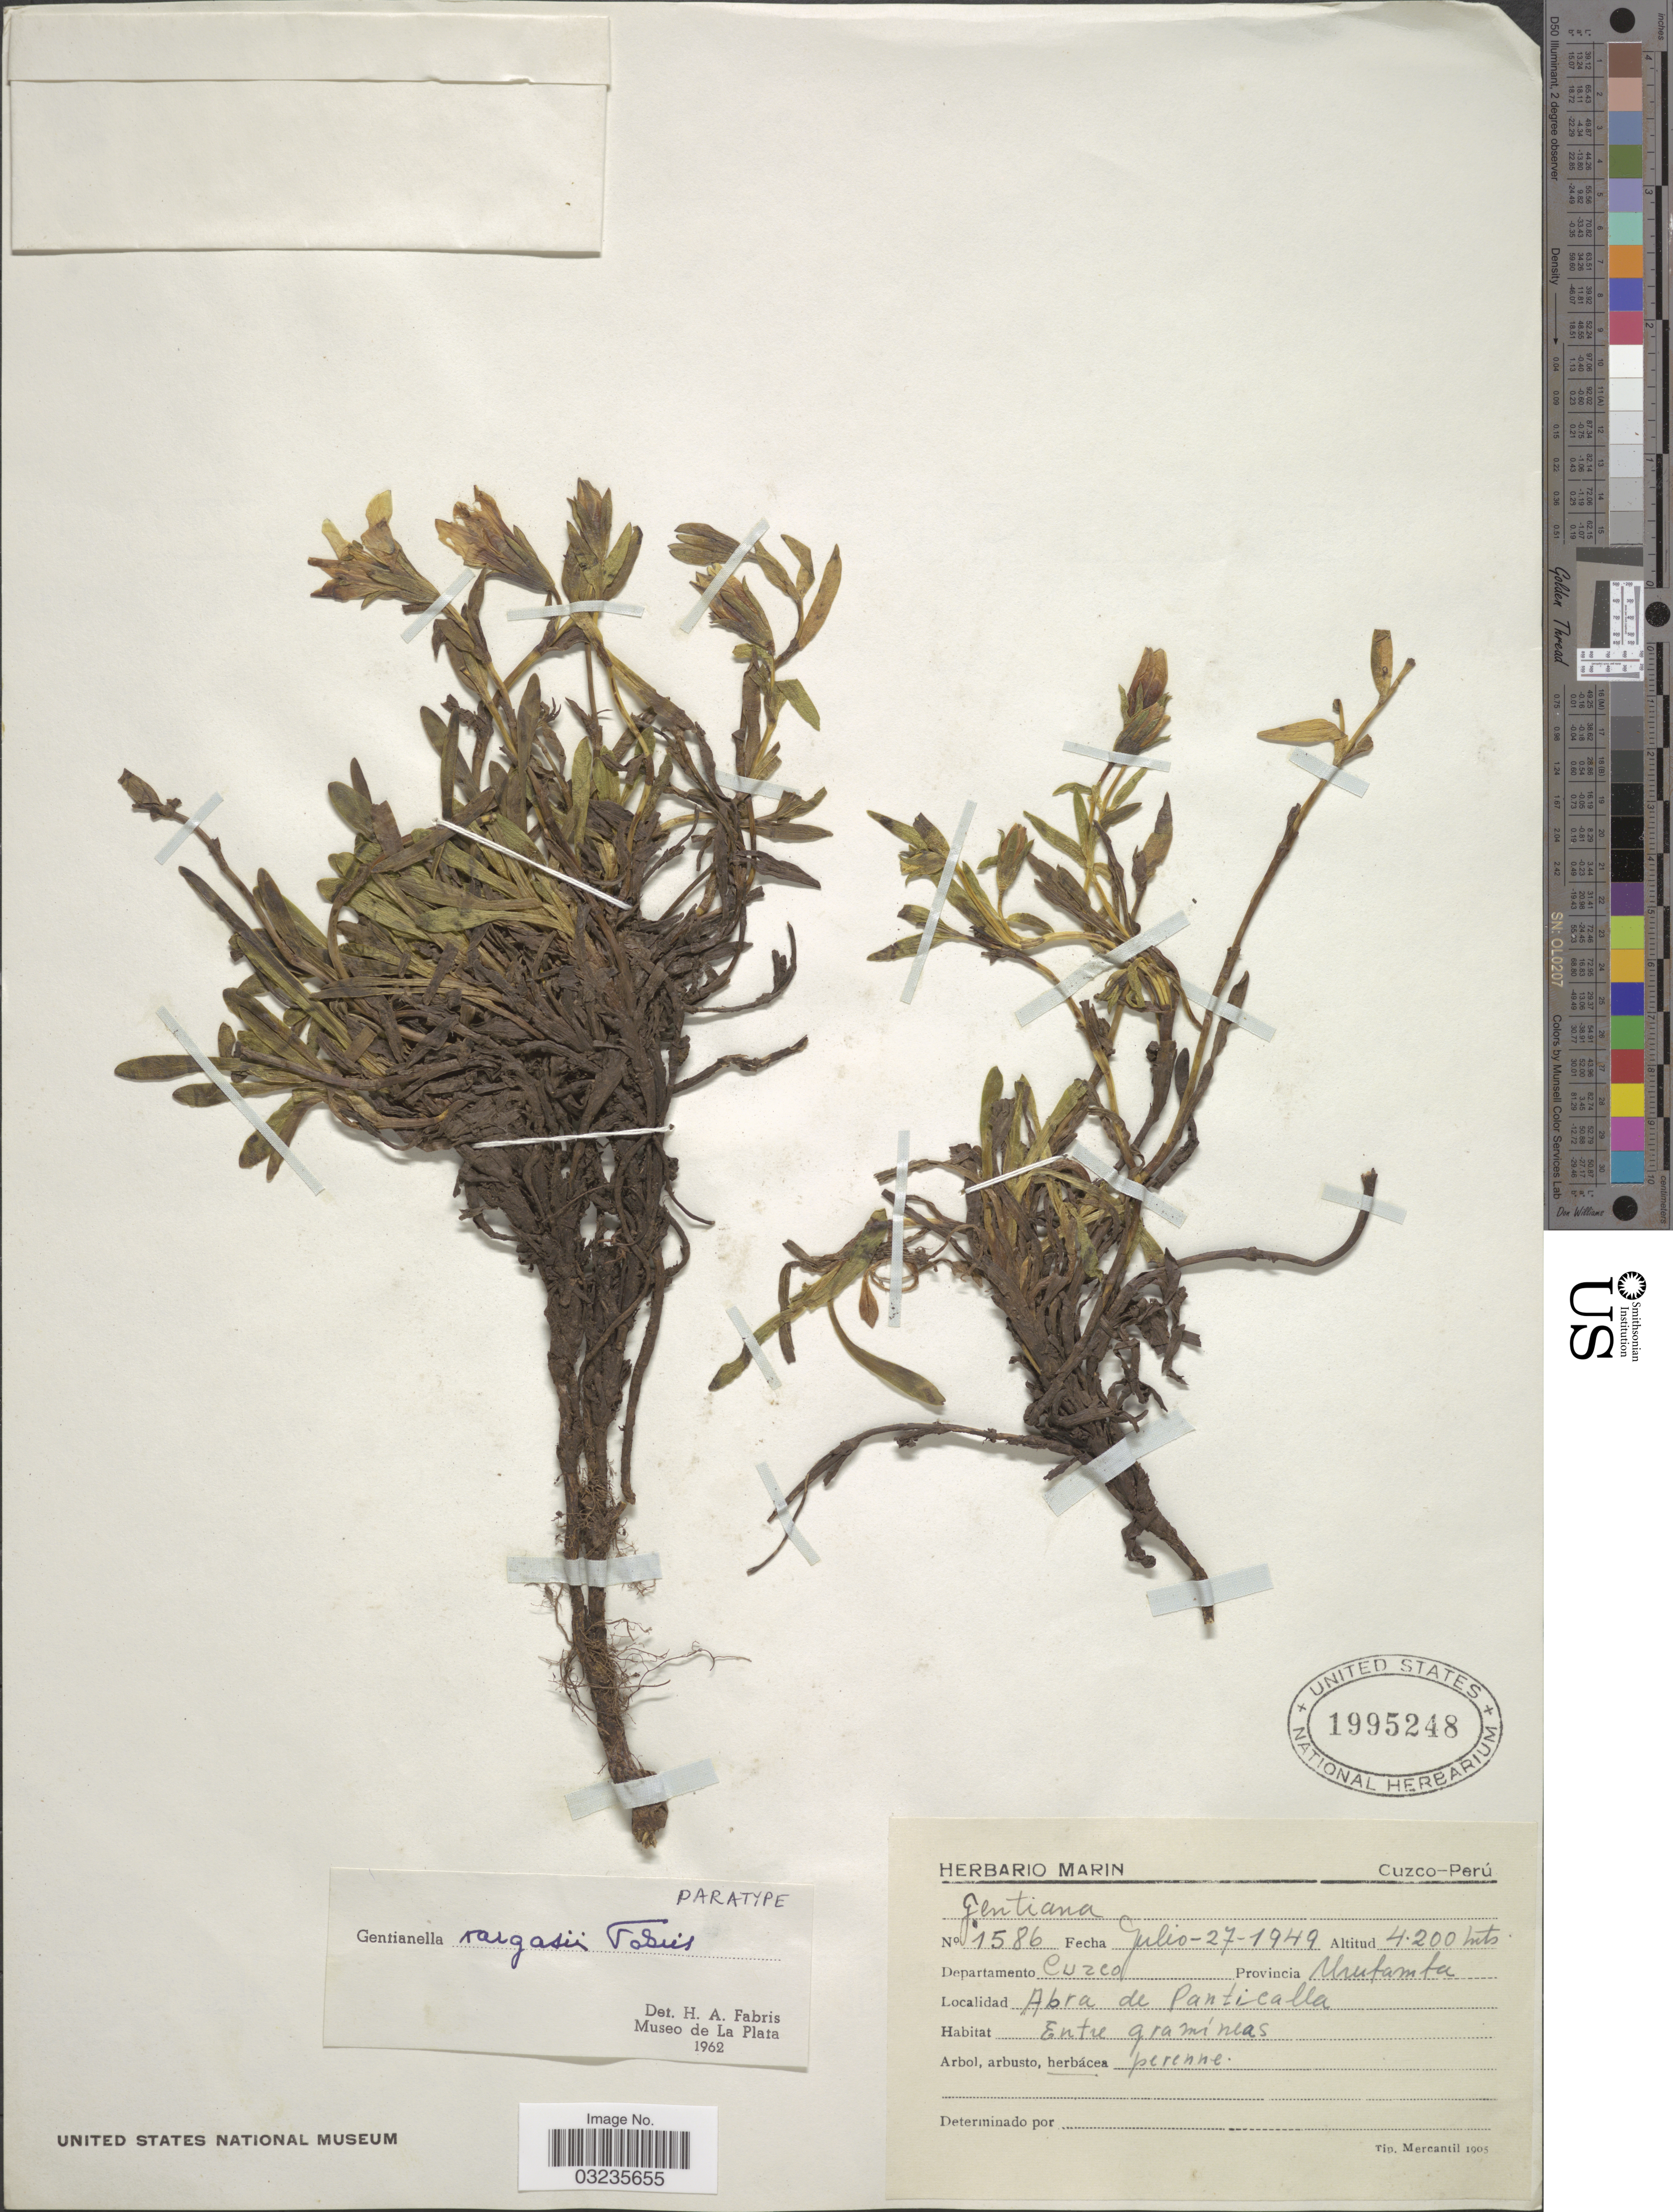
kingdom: Plantae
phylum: Tracheophyta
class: Magnoliopsida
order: Gentianales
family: Gentianaceae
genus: Gentianella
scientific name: Gentianella vargasii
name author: Fabris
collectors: ex herb. Marin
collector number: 1586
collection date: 1949-07-27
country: Peru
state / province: Cusco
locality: Departamento Cuzco. Provincia Urutamta. Abra de Panticalla.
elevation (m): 4200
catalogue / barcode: US 1995248